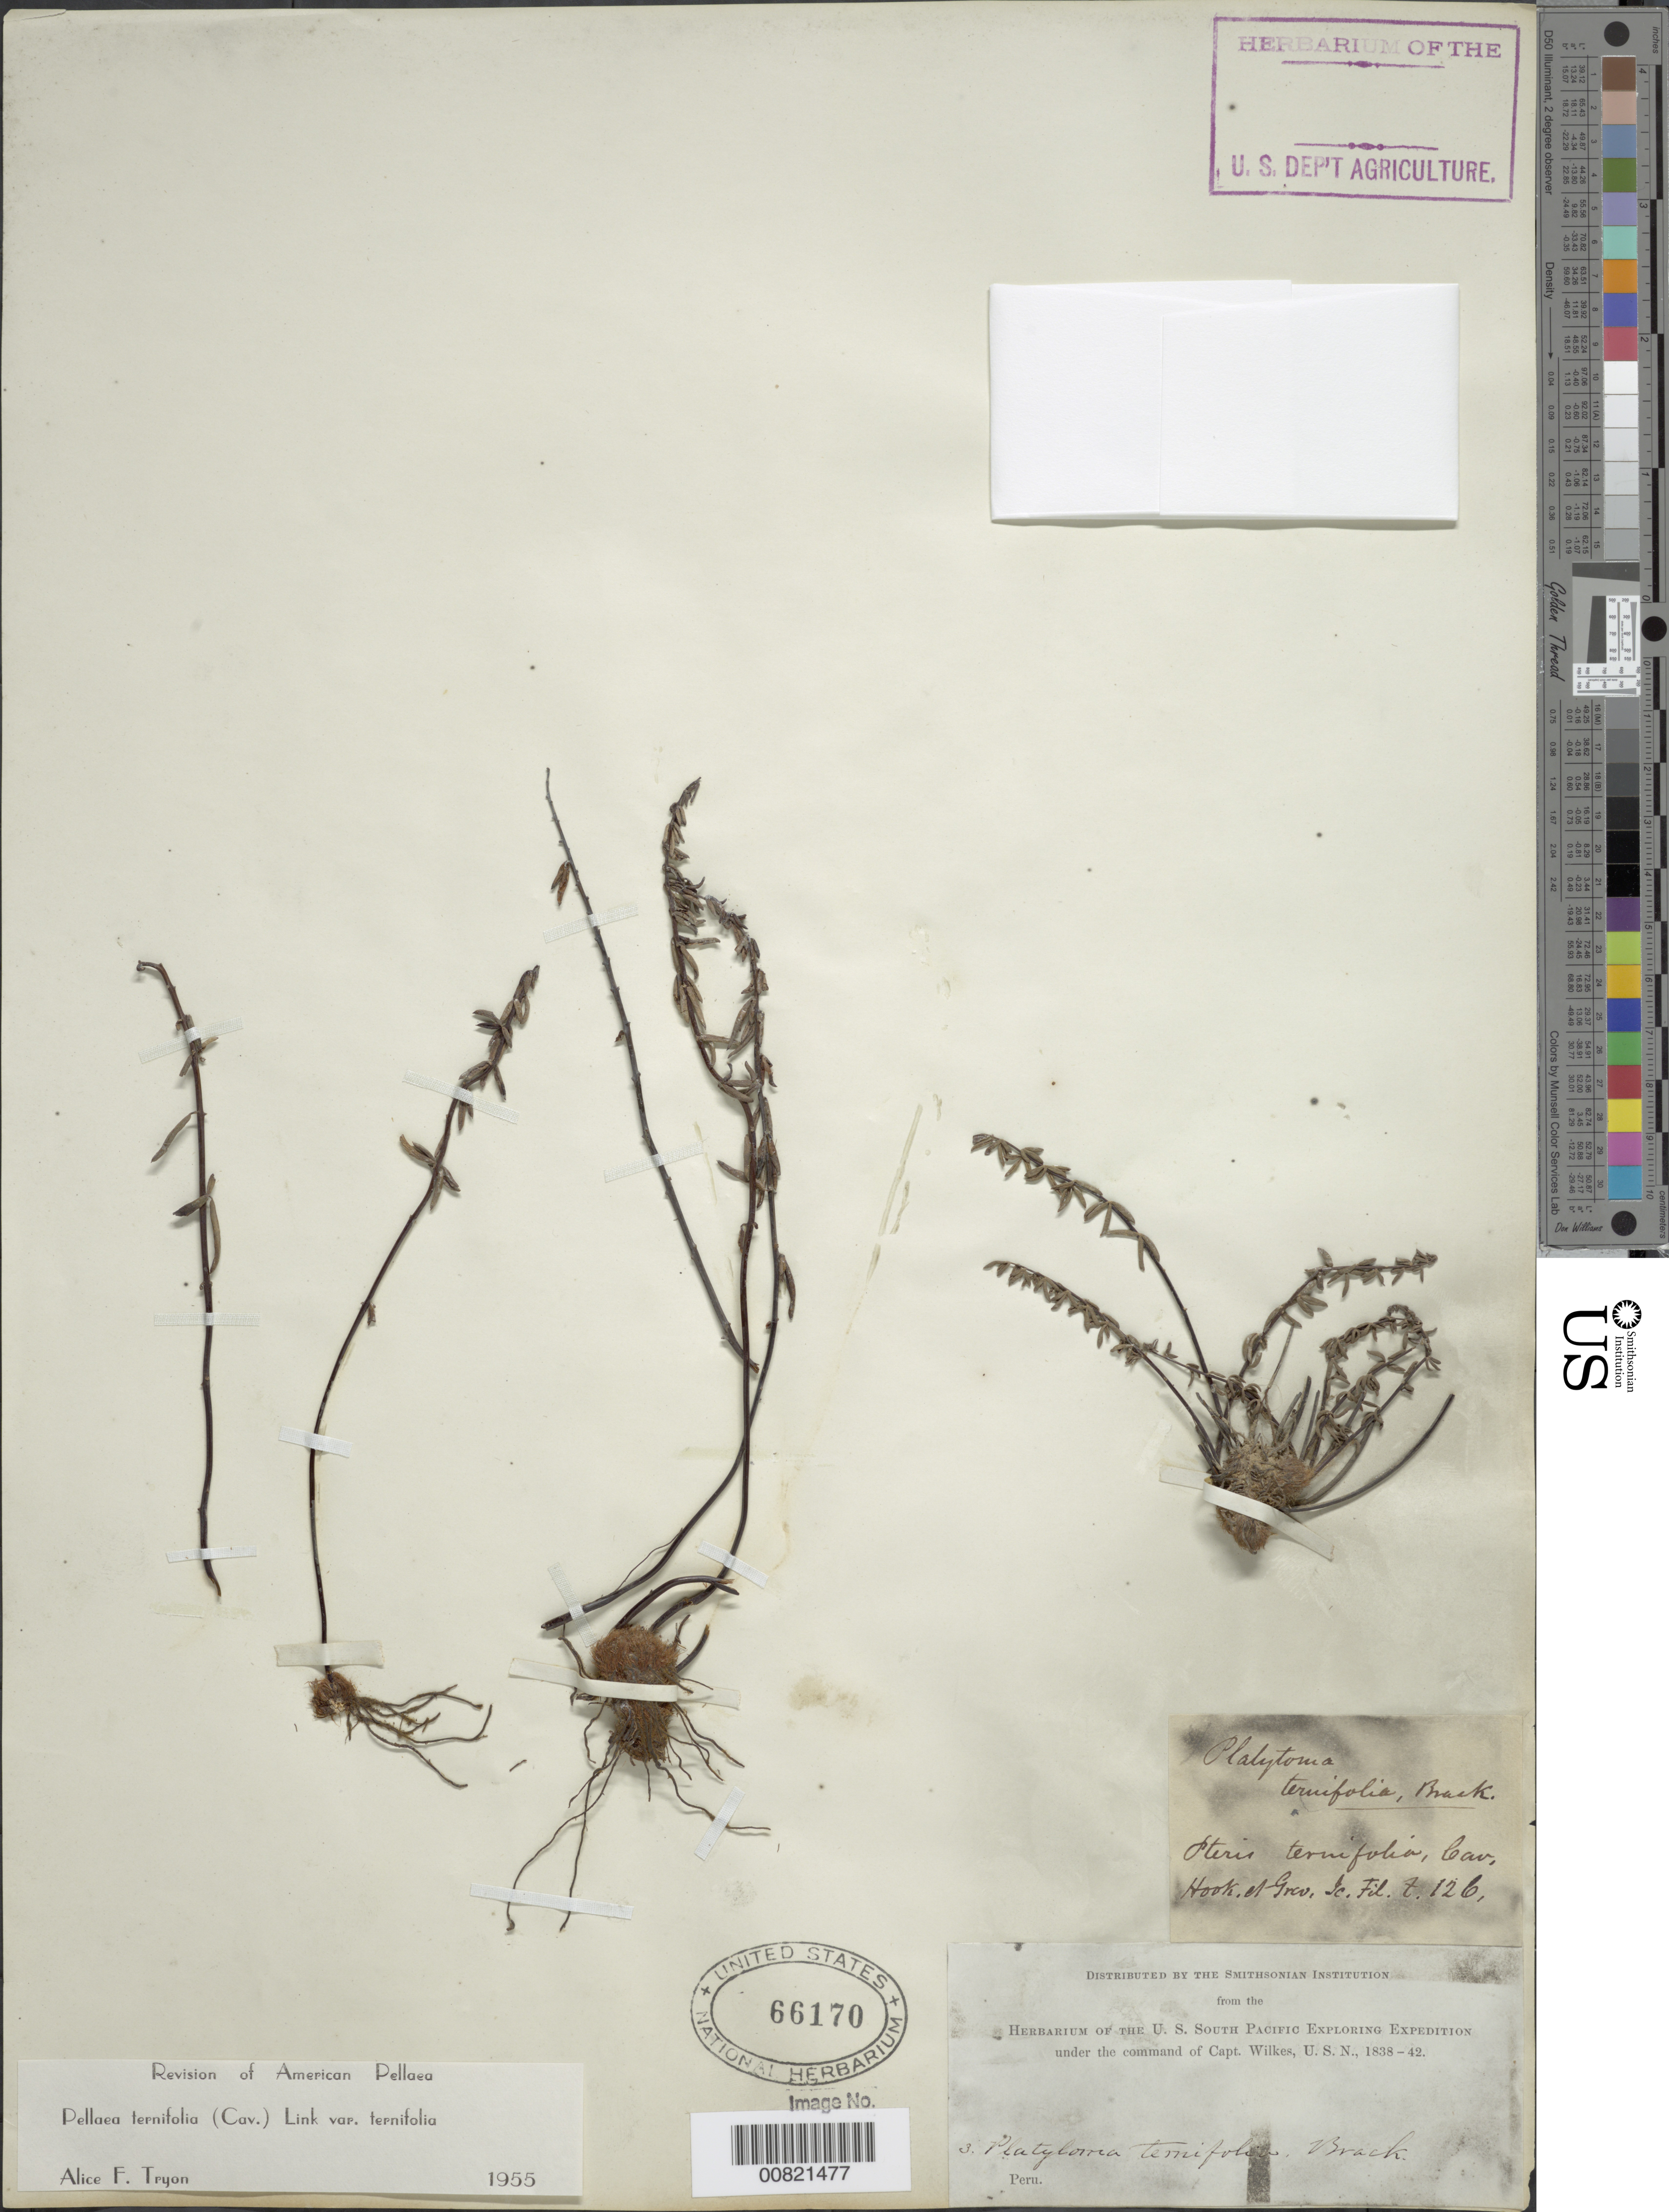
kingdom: Plantae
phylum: Tracheophyta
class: Polypodiopsida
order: Polypodiales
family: Pteridaceae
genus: Pellaea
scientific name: Pellaea ternifolia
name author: (Cav.) Link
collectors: Wilkes Explor. Exped.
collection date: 1838/1842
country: Peru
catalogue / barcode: US 66170